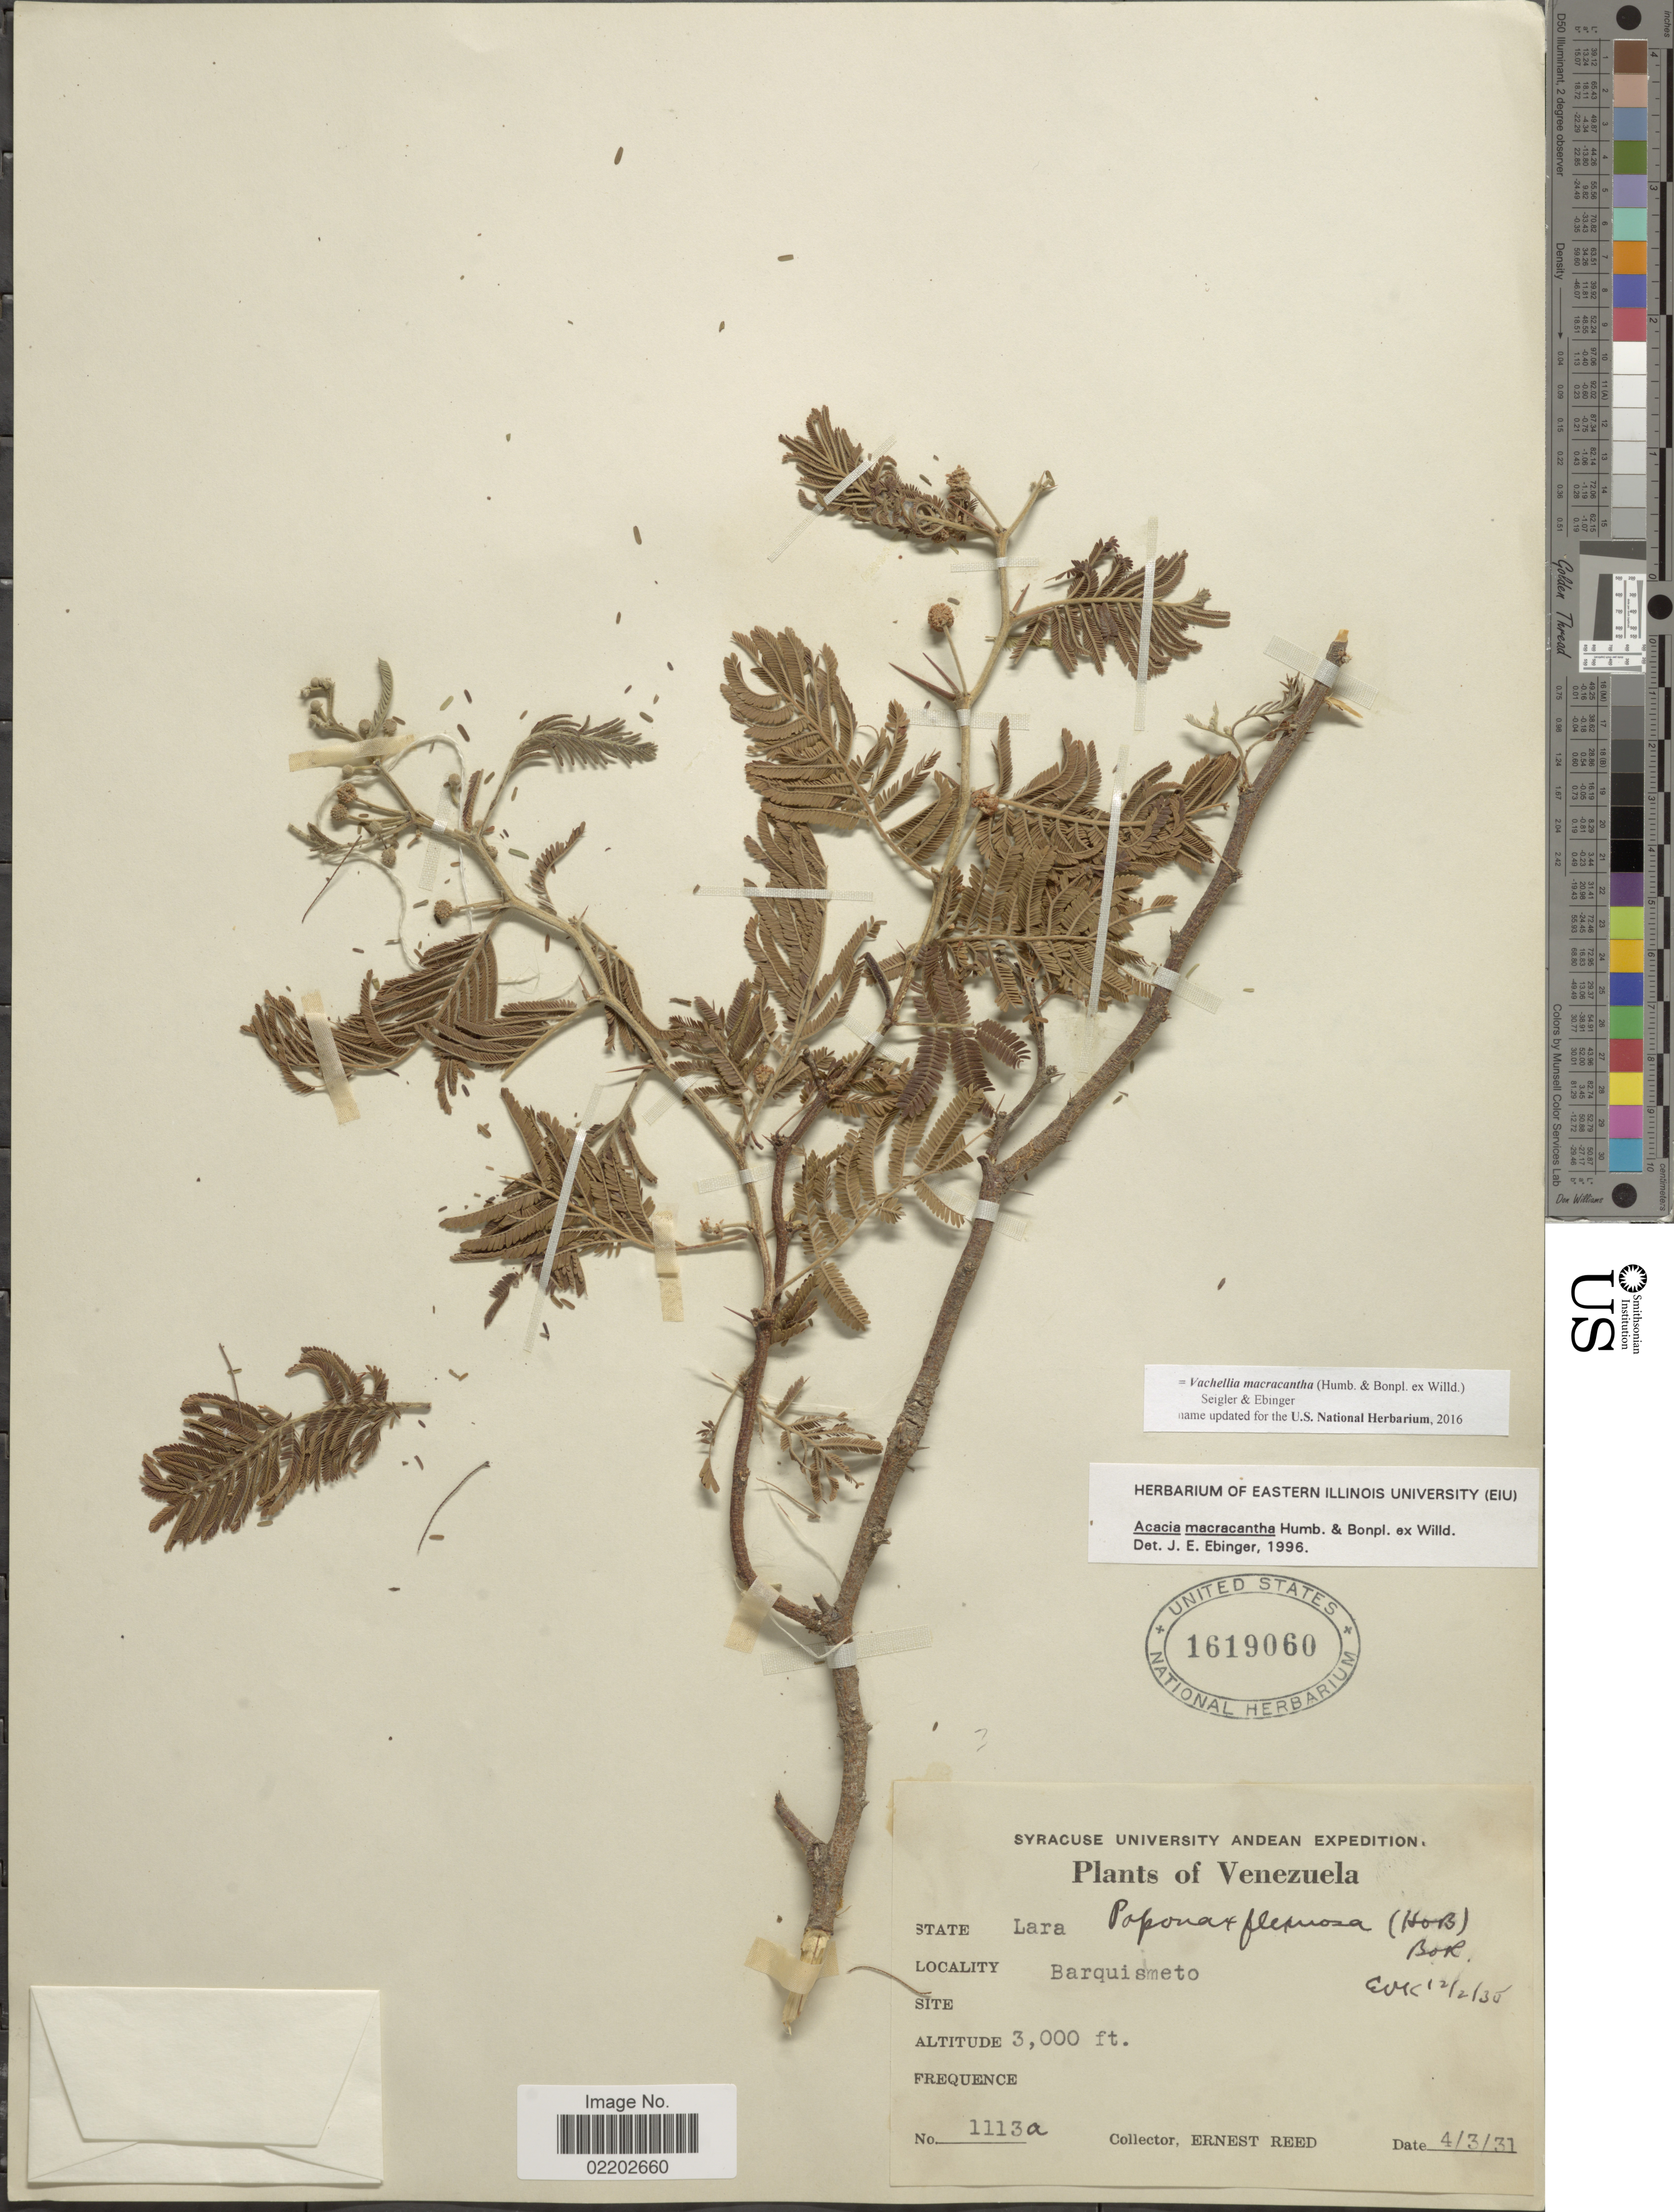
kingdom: Plantae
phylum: Tracheophyta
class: Magnoliopsida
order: Fabales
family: Fabaceae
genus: Vachellia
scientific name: Vachellia macracantha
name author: (Humb. & Bonpl. ex Willd.) Seigler & Ebinger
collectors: E. Reed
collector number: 1113a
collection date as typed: Transcribed d/m/y: 4/3/31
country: Venezuela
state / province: Lara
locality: State of Lara, Barquismeto.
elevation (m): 914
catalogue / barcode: US 1619060